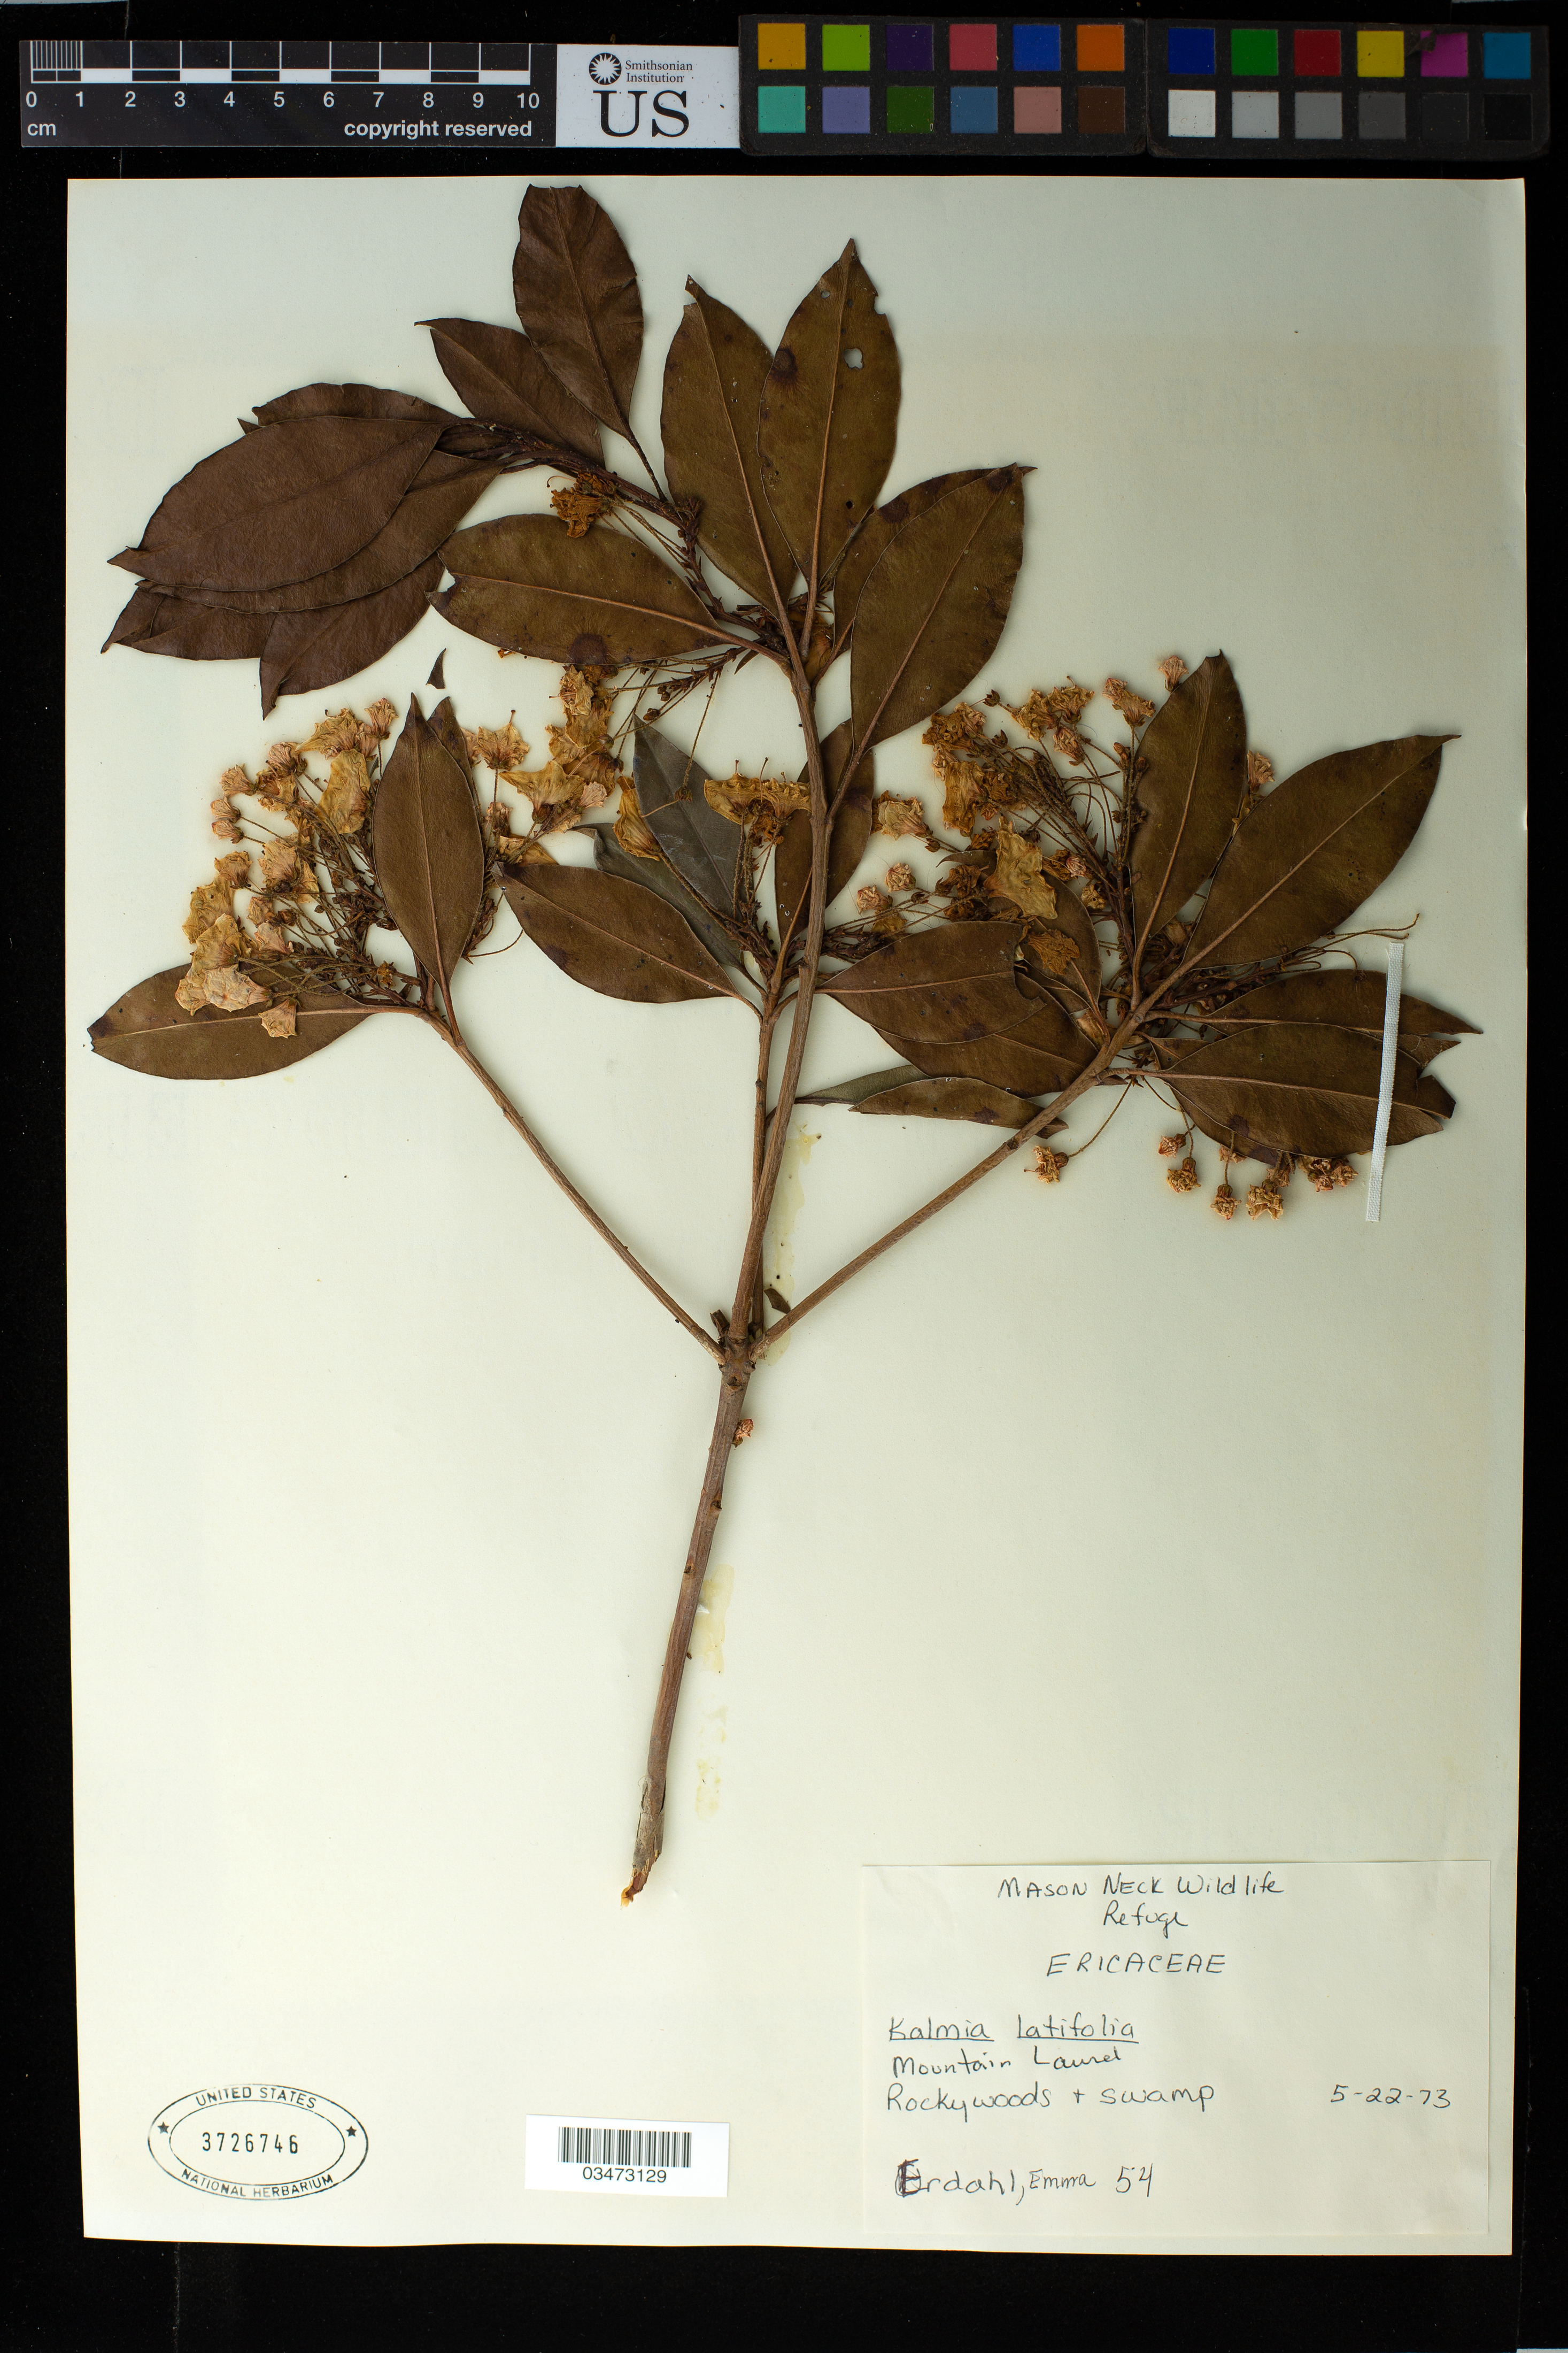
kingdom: Plantae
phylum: Tracheophyta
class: Magnoliopsida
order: Ericales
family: Ericaceae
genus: Kalmia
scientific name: Kalmia latifolia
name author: L.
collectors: E. Erdahl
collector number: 54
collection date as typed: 22 May 1973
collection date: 1973-05-22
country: United States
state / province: Virginia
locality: Mason Neck Wildlife Refuge. Rockywoods and swamp.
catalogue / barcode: US 3726746